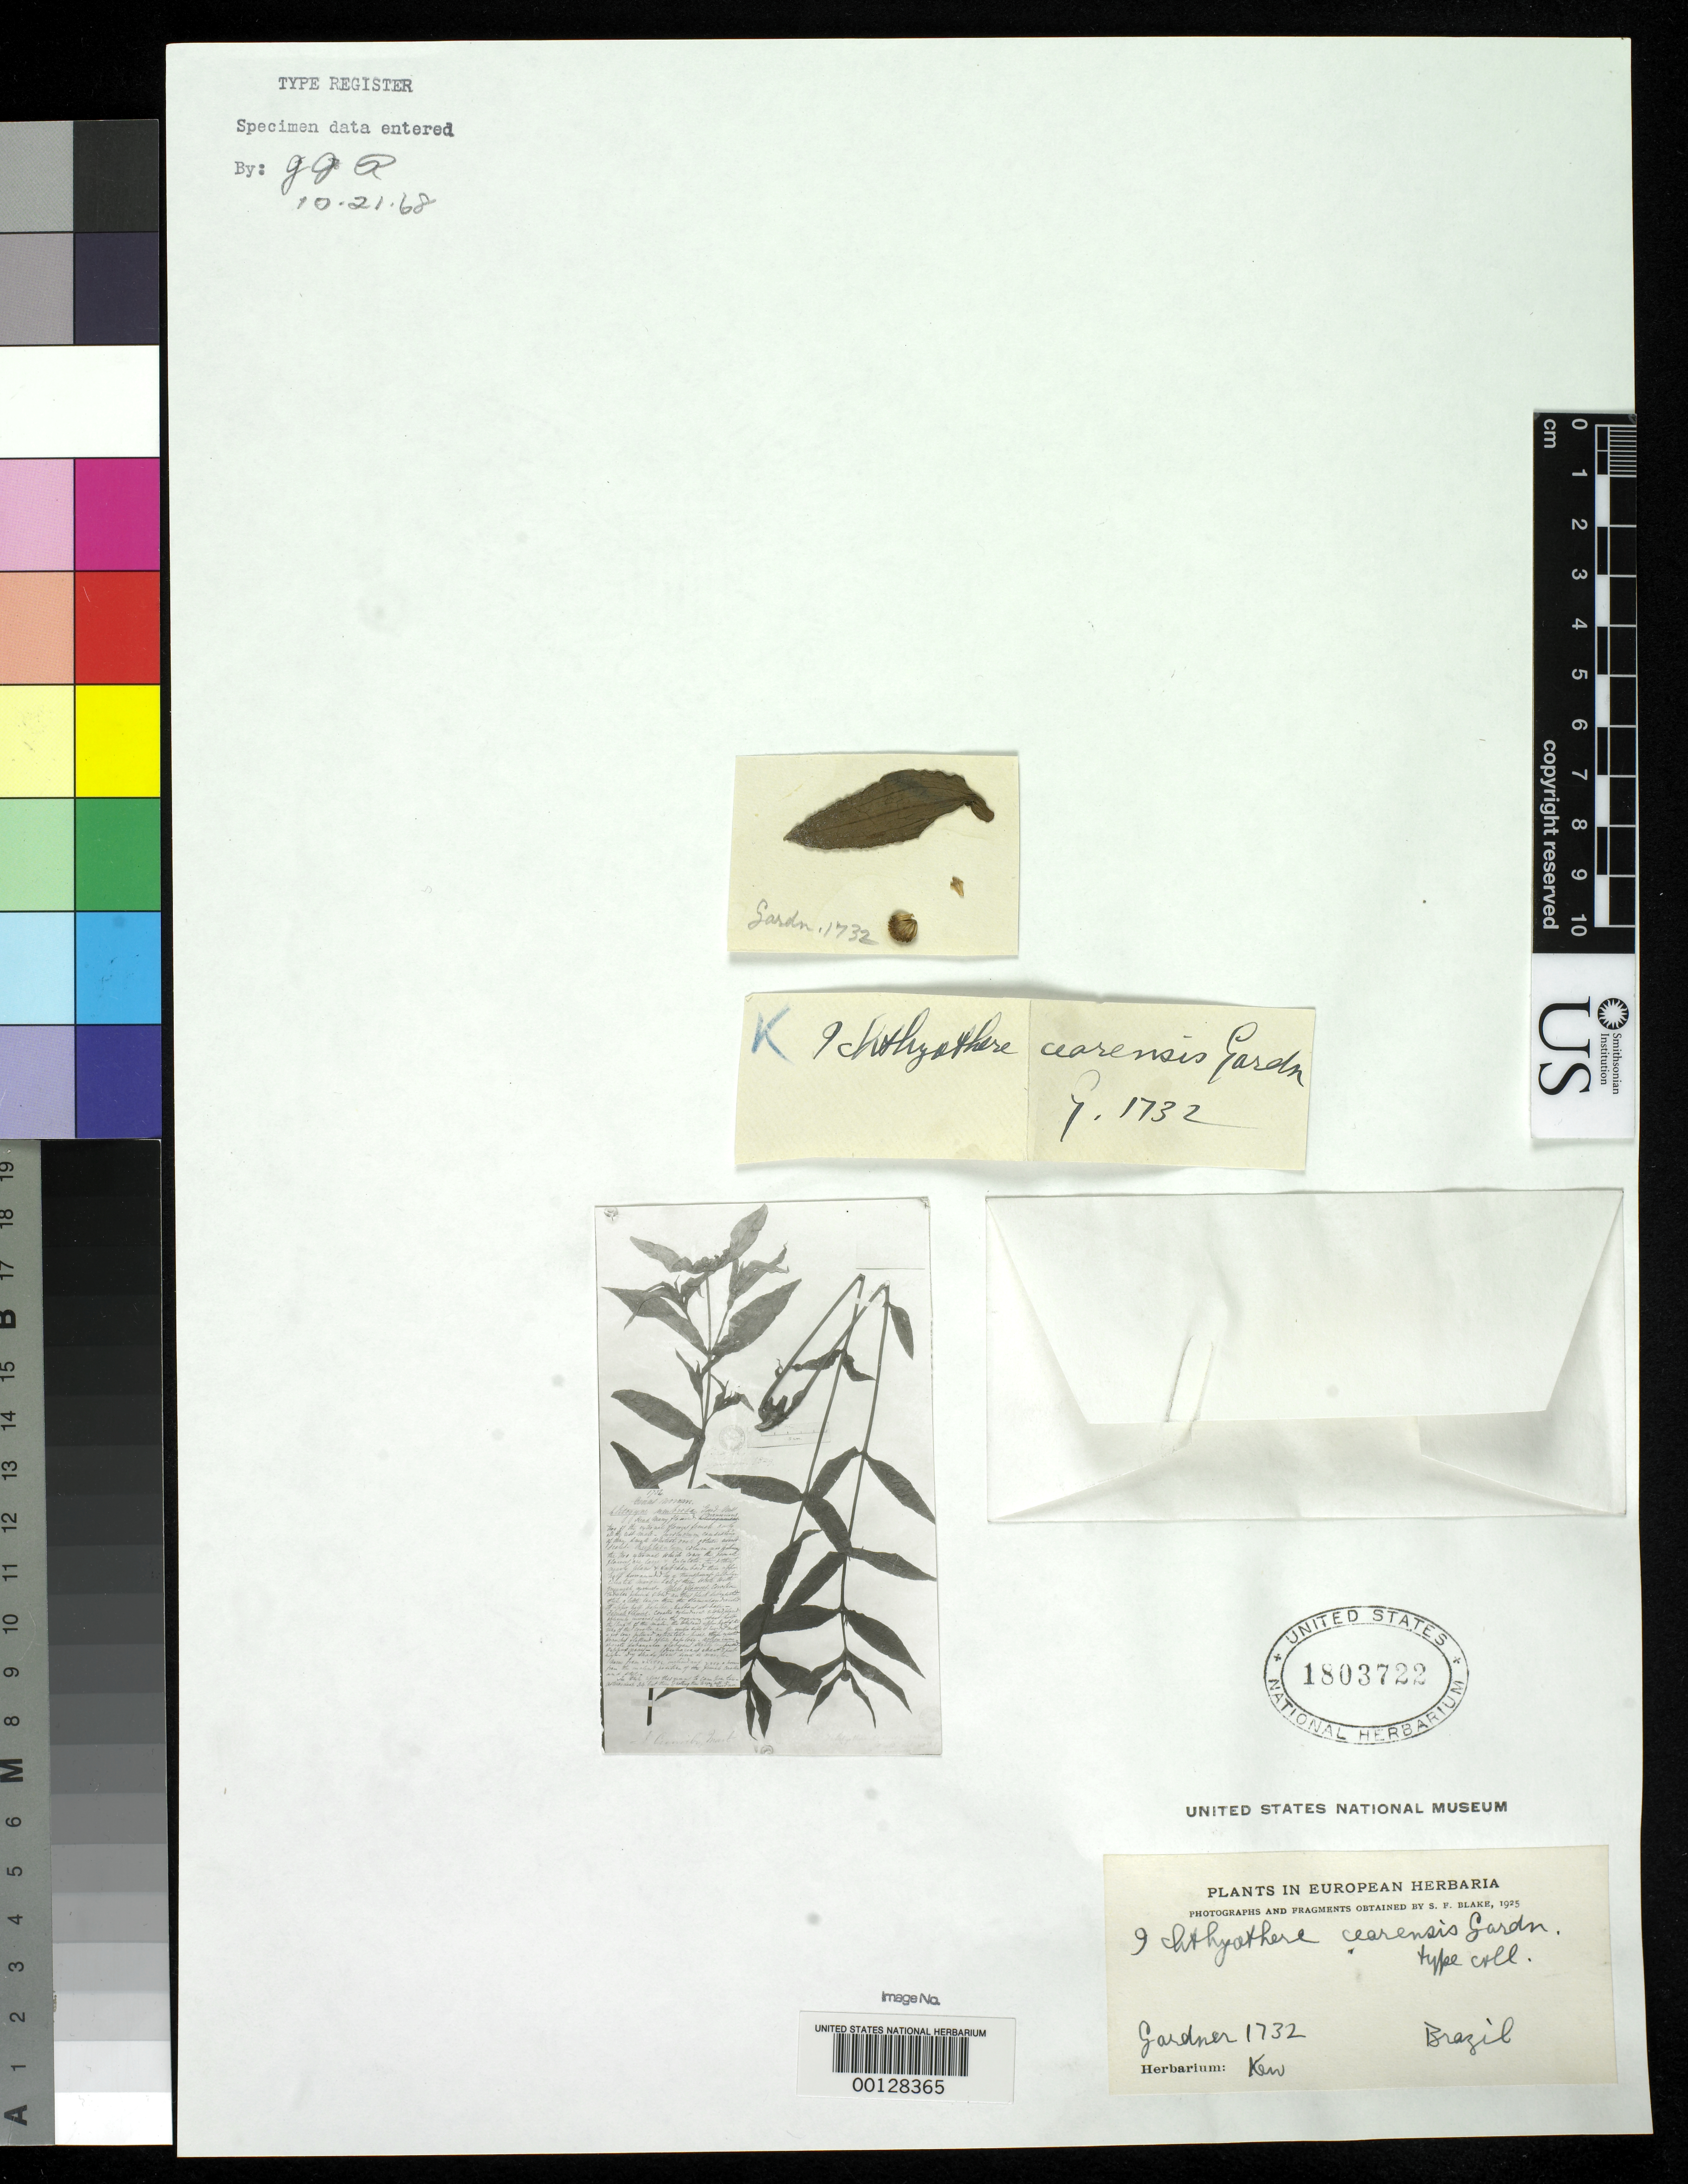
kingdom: Plantae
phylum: Tracheophyta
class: Magnoliopsida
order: Asterales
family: Asteraceae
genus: Ichthyothere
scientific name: Ichthyothere cearaensis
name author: Gardner in Fielding & Gardner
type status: Type Material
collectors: G. Gardner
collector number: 1732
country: Brazil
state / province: Minas Gerais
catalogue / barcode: US 1803722